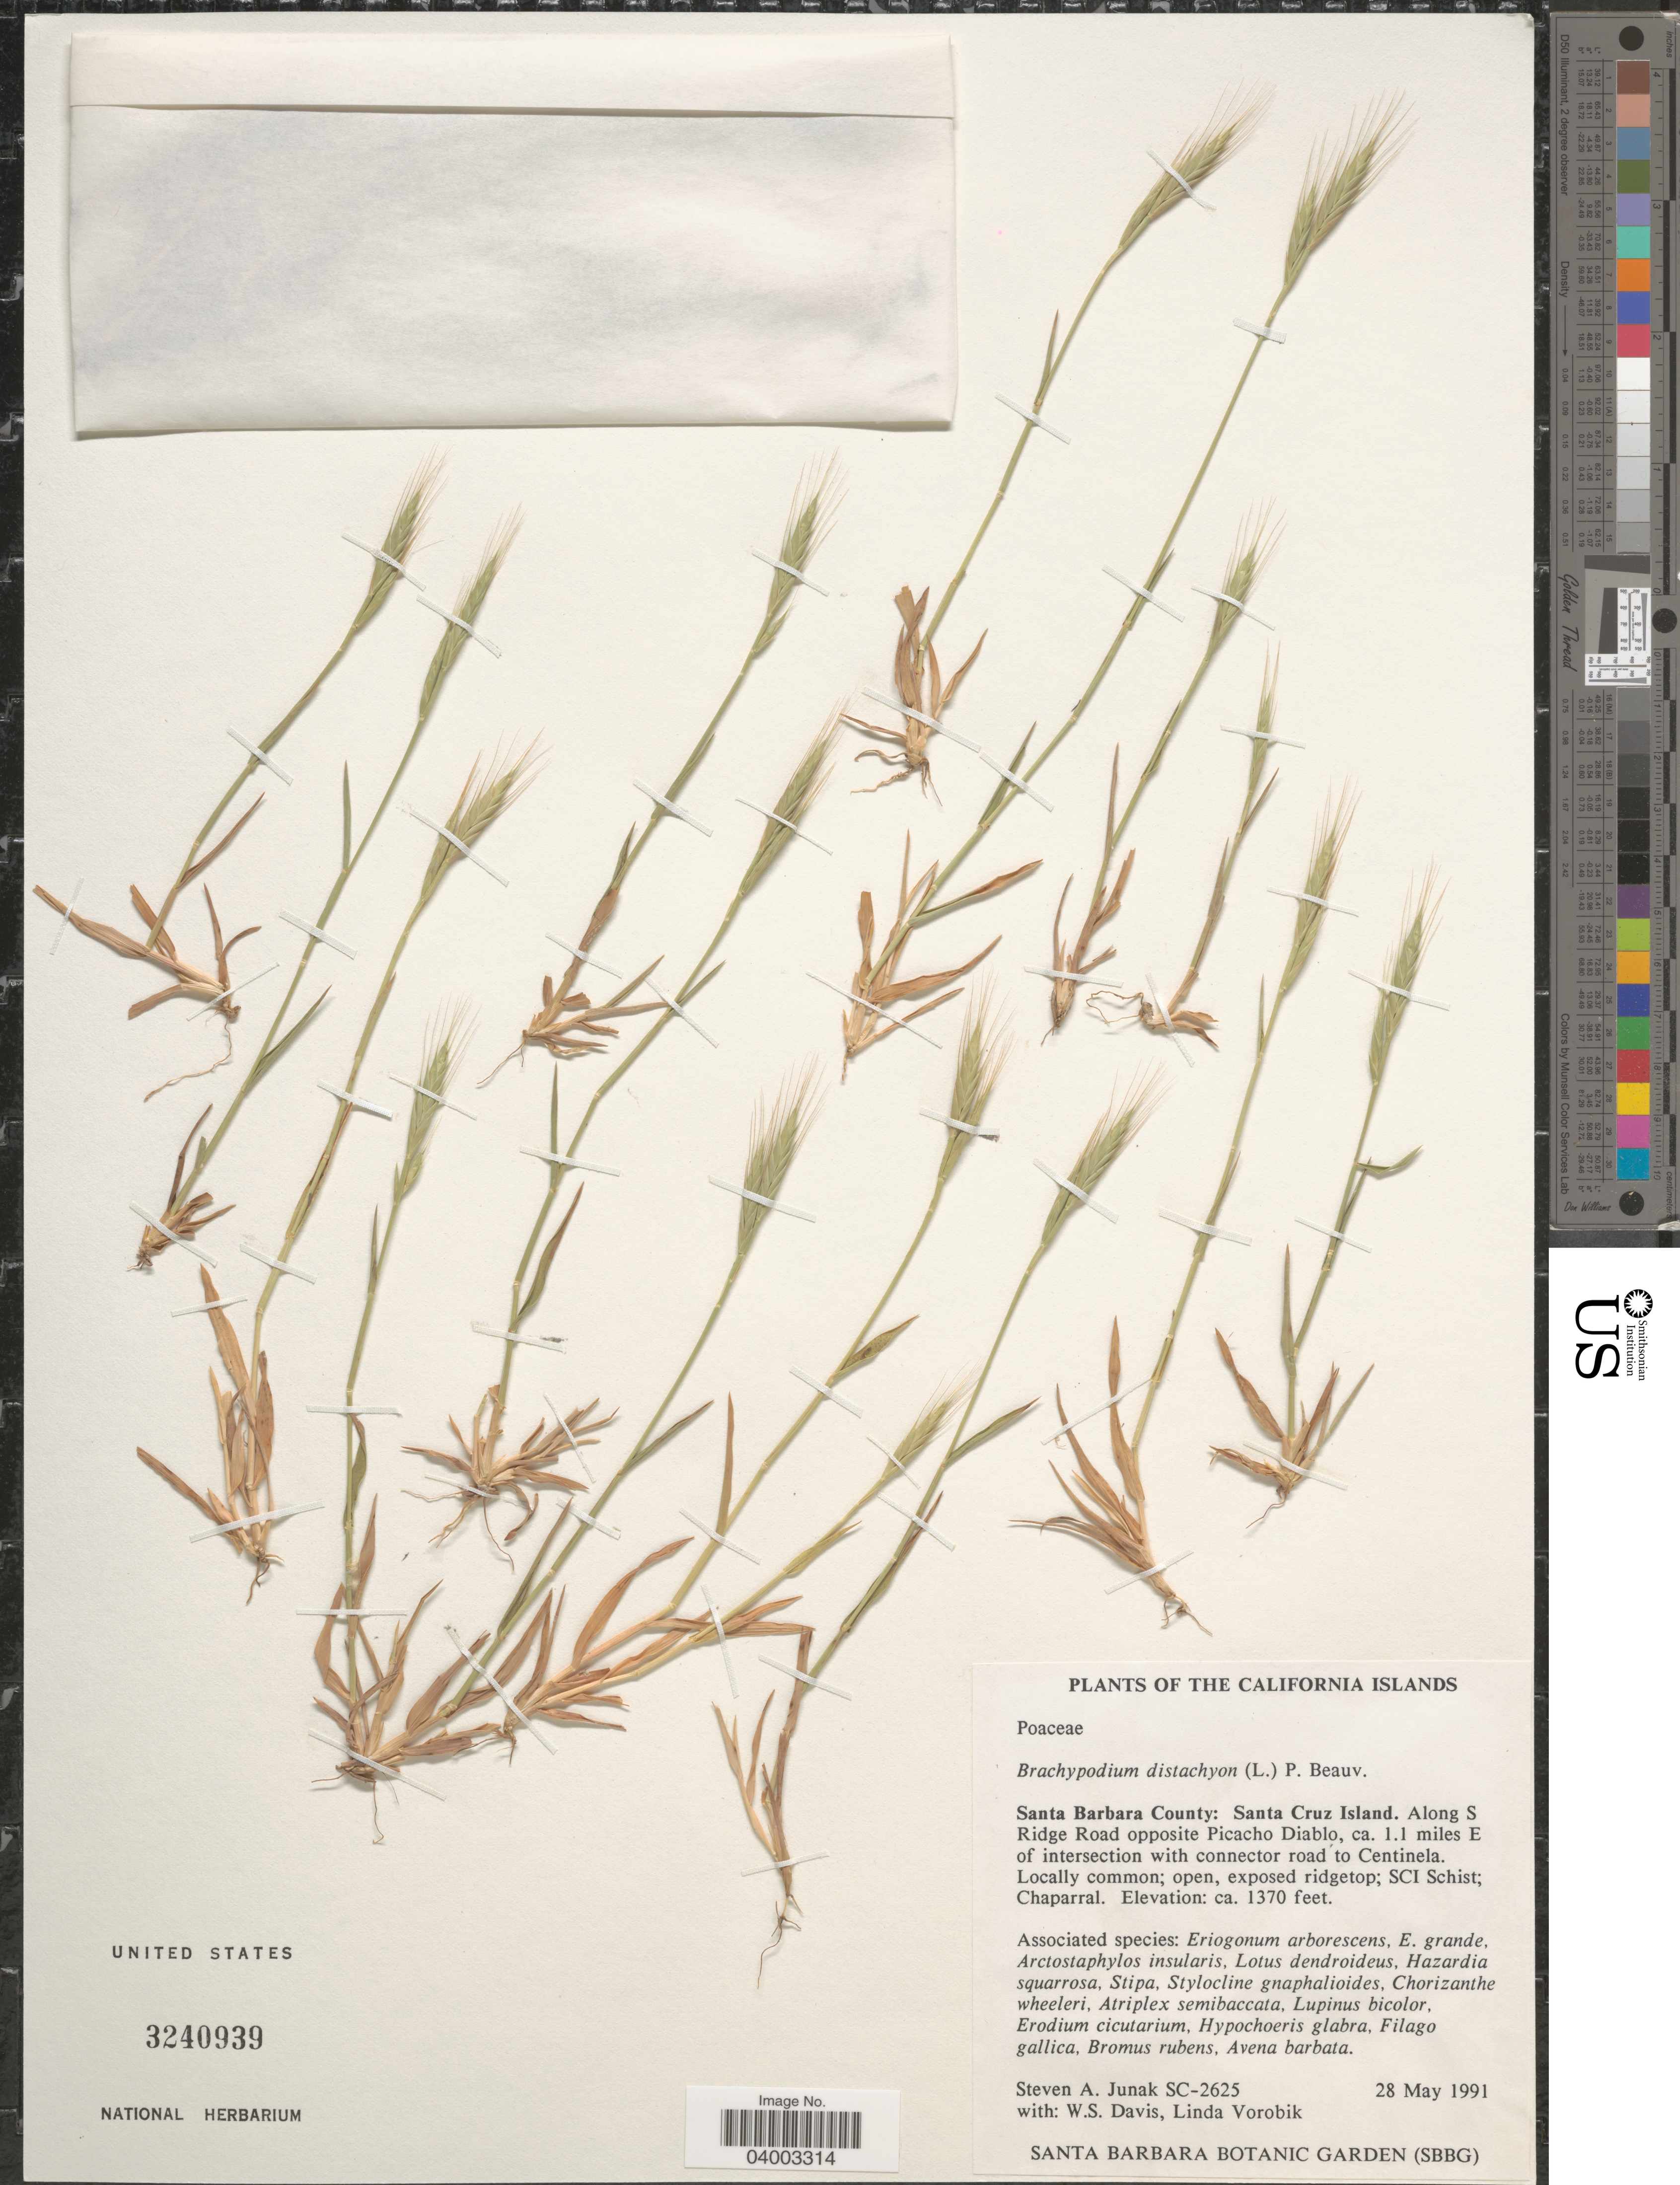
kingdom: Plantae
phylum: Tracheophyta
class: Liliopsida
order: Poales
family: Poaceae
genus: Brachypodium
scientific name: Brachypodium distachyon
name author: (L.) P. Beauv.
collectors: S. Junak, W. Davis & L. Vorobik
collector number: SC-2625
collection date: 1991-05-28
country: United States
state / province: California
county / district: Santa Barbara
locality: The California Islands. Santa Barbara County: Santa Cruz Island. Along S Ridge Road opposite Picacho Diablo, ca. 1.1 miles E of intersection with connector road to Centinela.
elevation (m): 418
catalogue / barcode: US 3240939